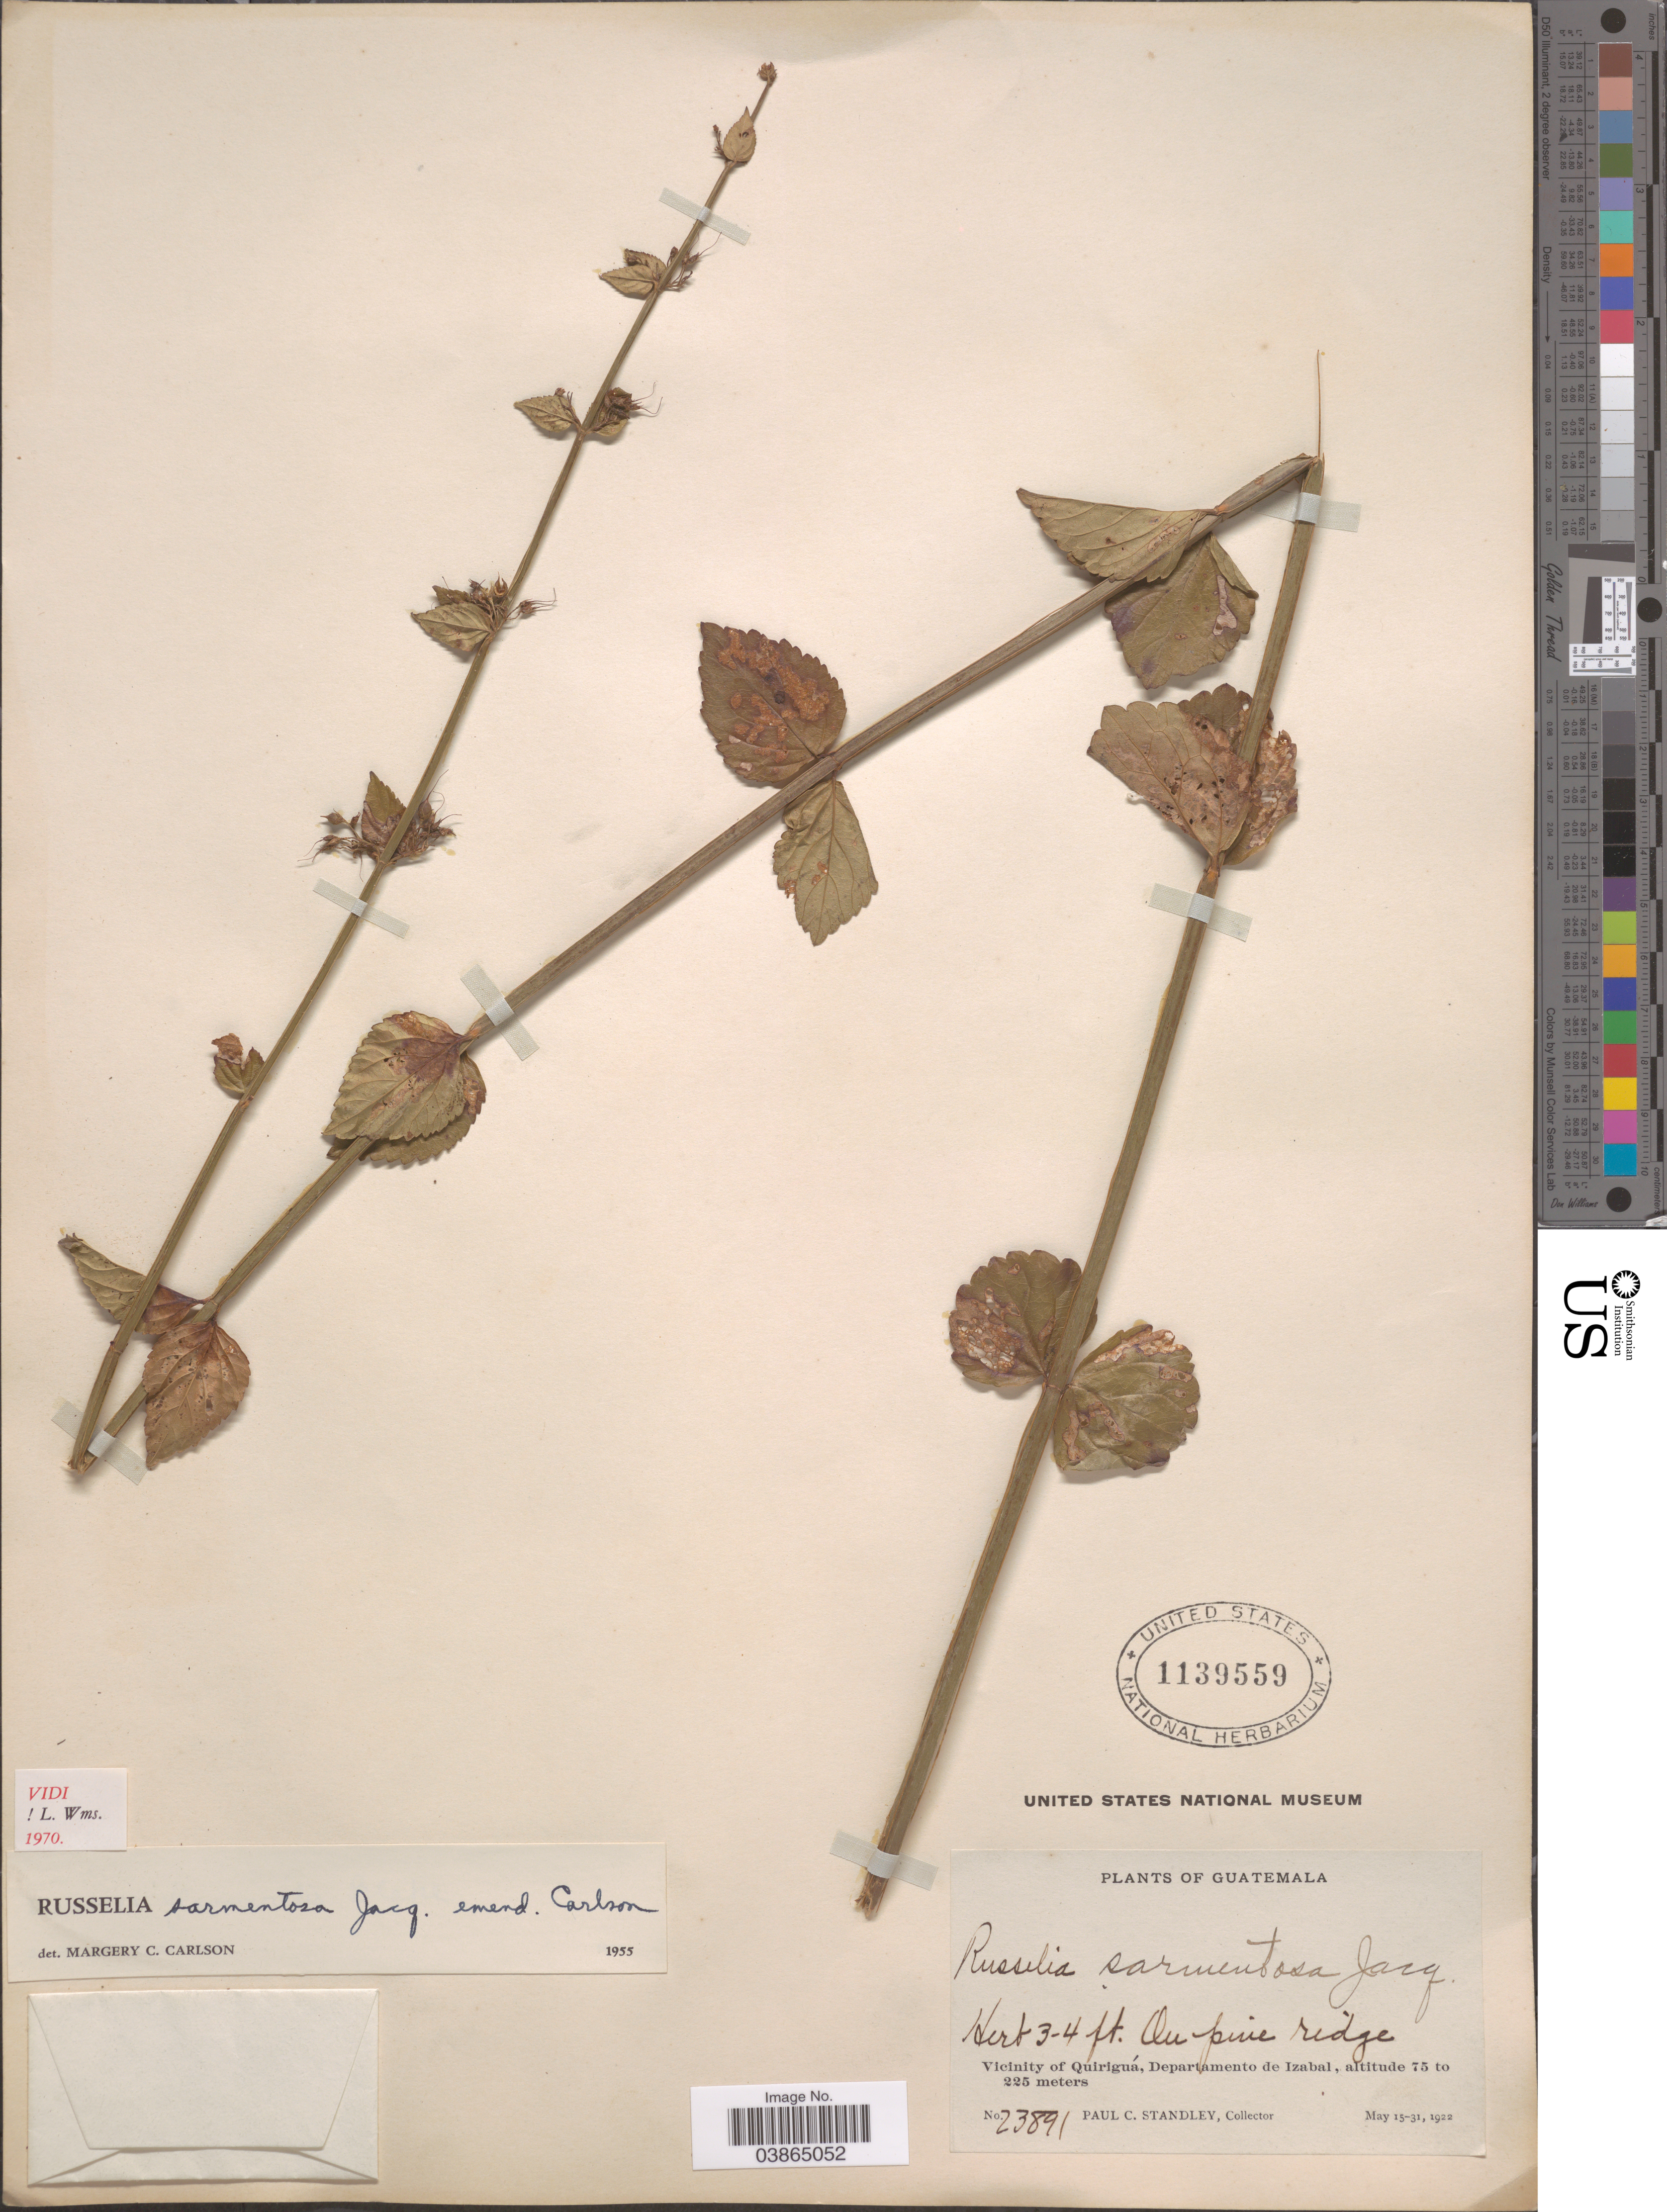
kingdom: Plantae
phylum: Tracheophyta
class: Magnoliopsida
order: Lamiales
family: Plantaginaceae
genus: Russelia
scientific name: Russelia sarmentosa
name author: Jacq.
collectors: P. C. Standley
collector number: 23891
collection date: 1922-05-15/1922-05-31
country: Guatemala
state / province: Izabal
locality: Vicinity of Quiriguá, Departamento de Izabal.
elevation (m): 75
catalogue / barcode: US 1139559